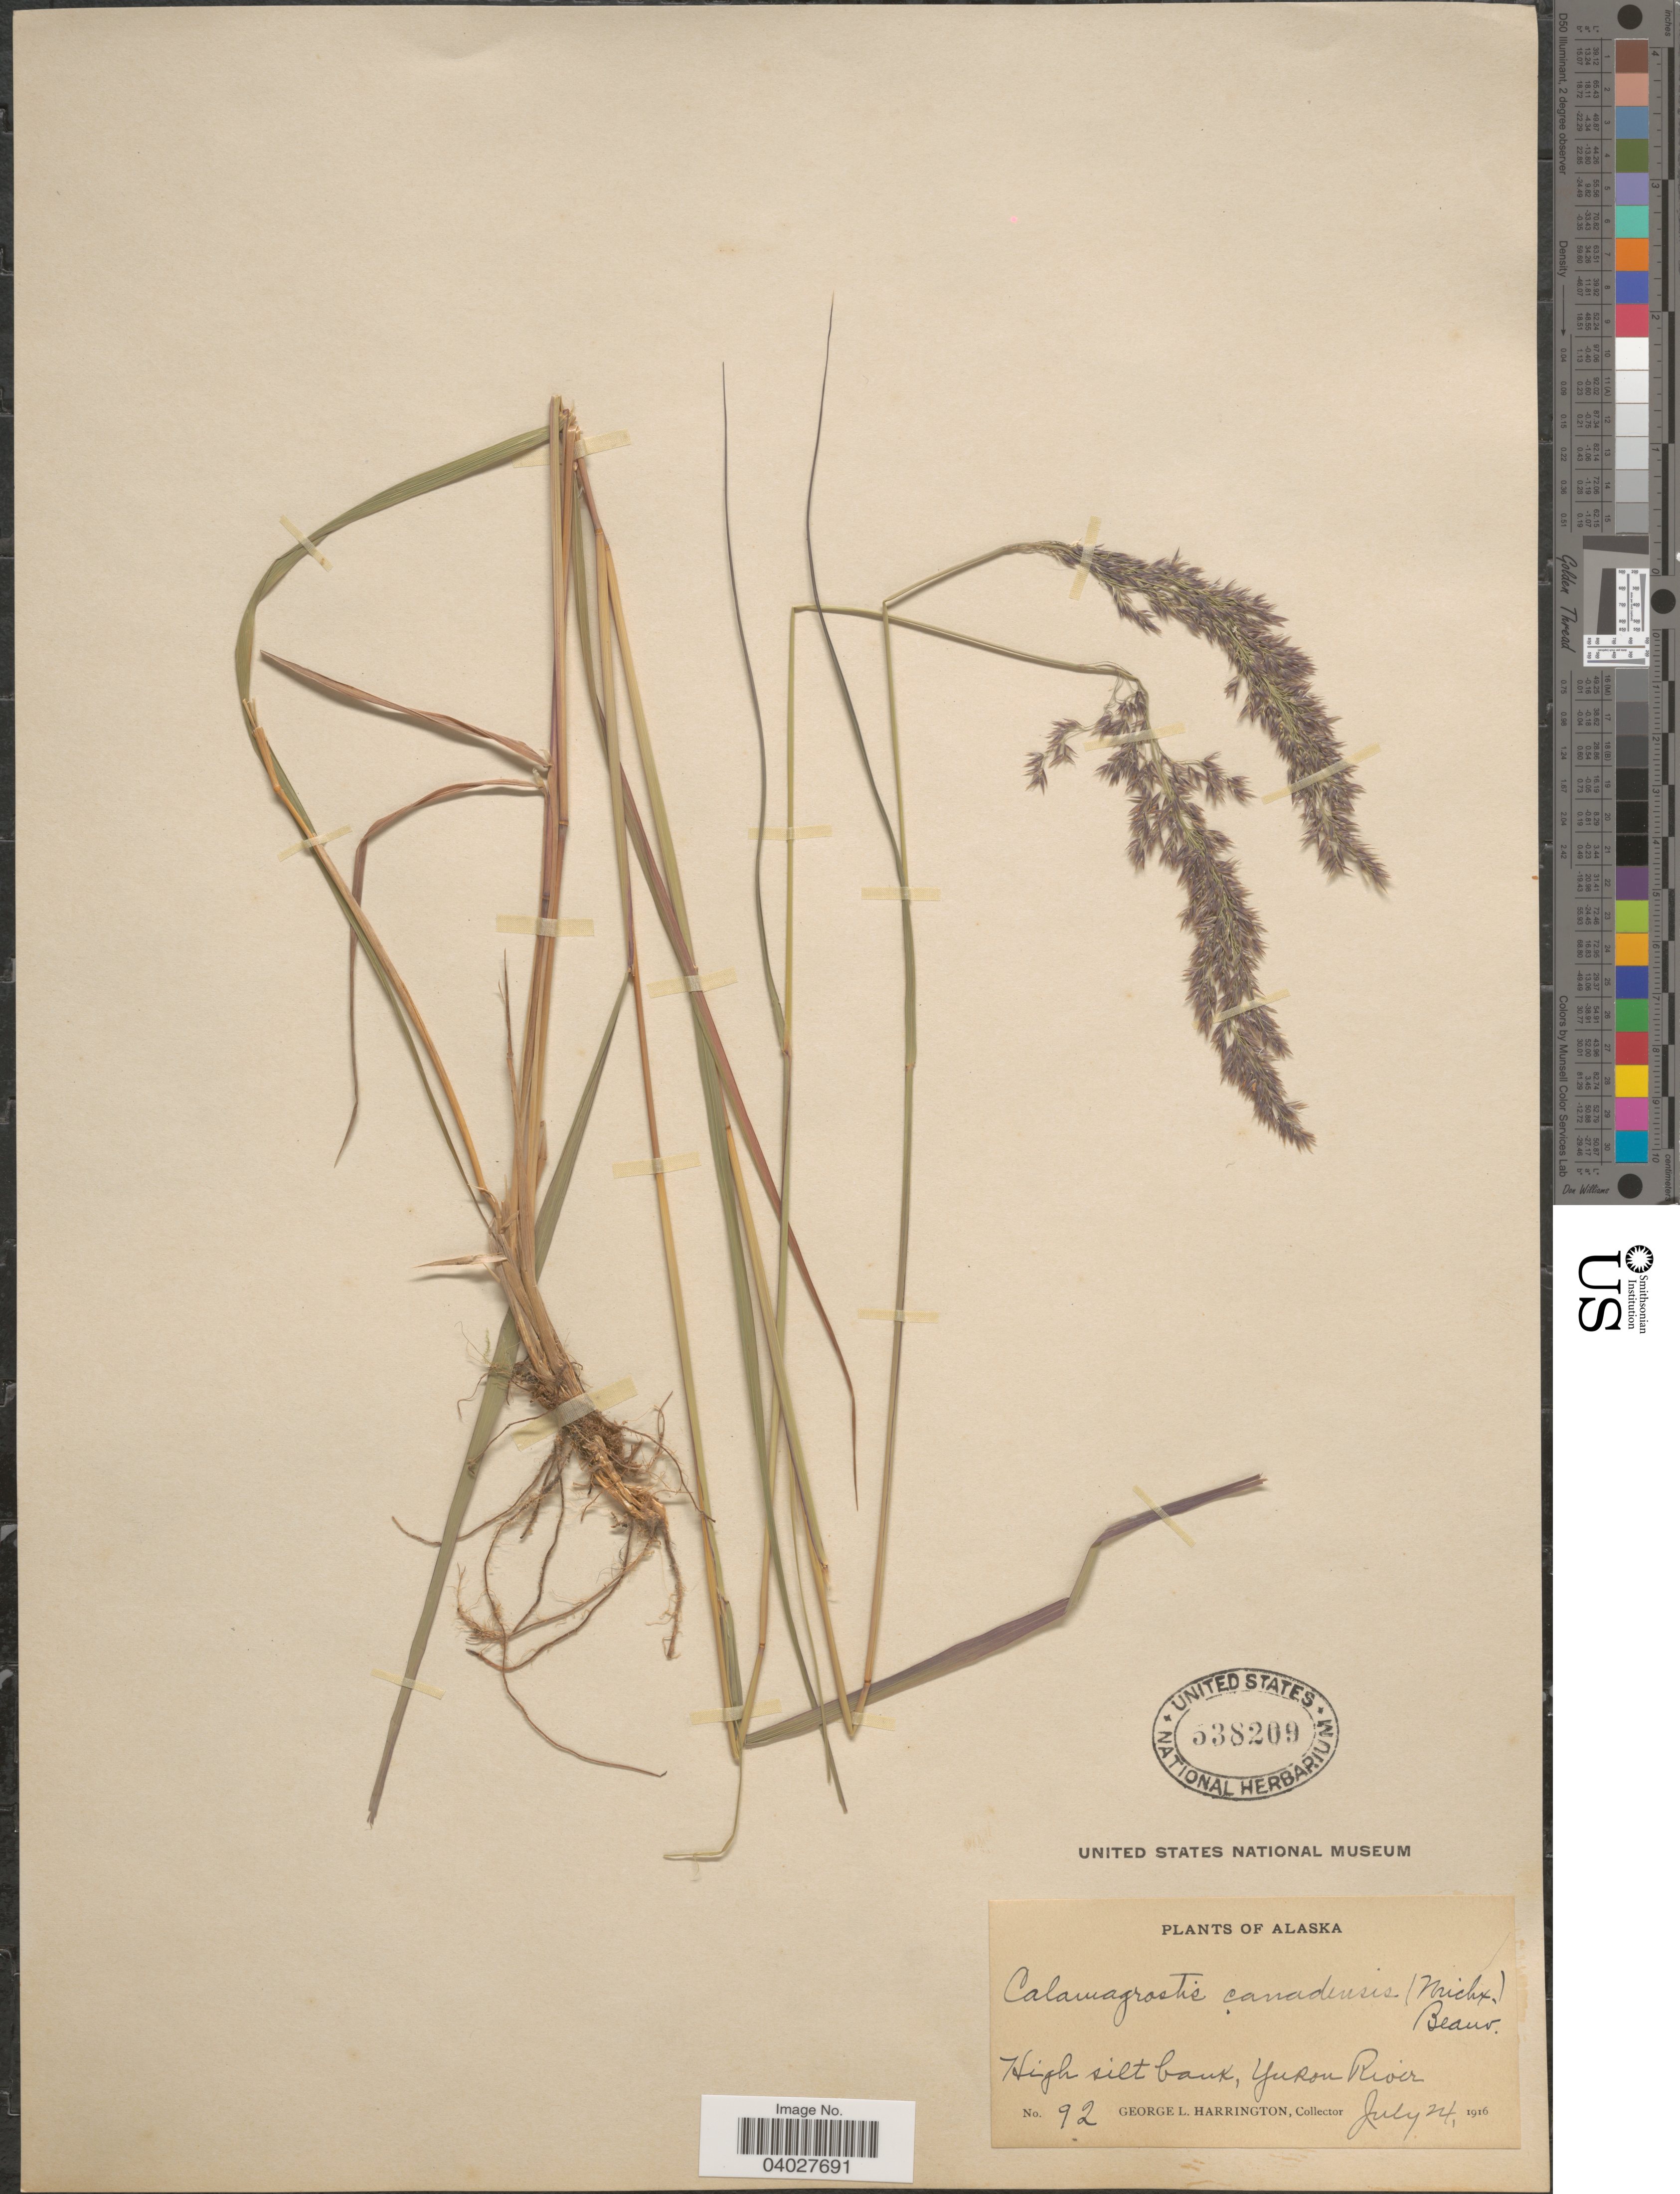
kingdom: Plantae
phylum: Tracheophyta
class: Liliopsida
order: Poales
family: Poaceae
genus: Calamagrostis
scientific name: Calamagrostis canadensis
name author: (Michx.) P. Beauv.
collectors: G. Harrington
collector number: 92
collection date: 1916-07-24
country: United States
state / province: Alaska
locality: High silt bank, Yukon River.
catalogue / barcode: US 538209